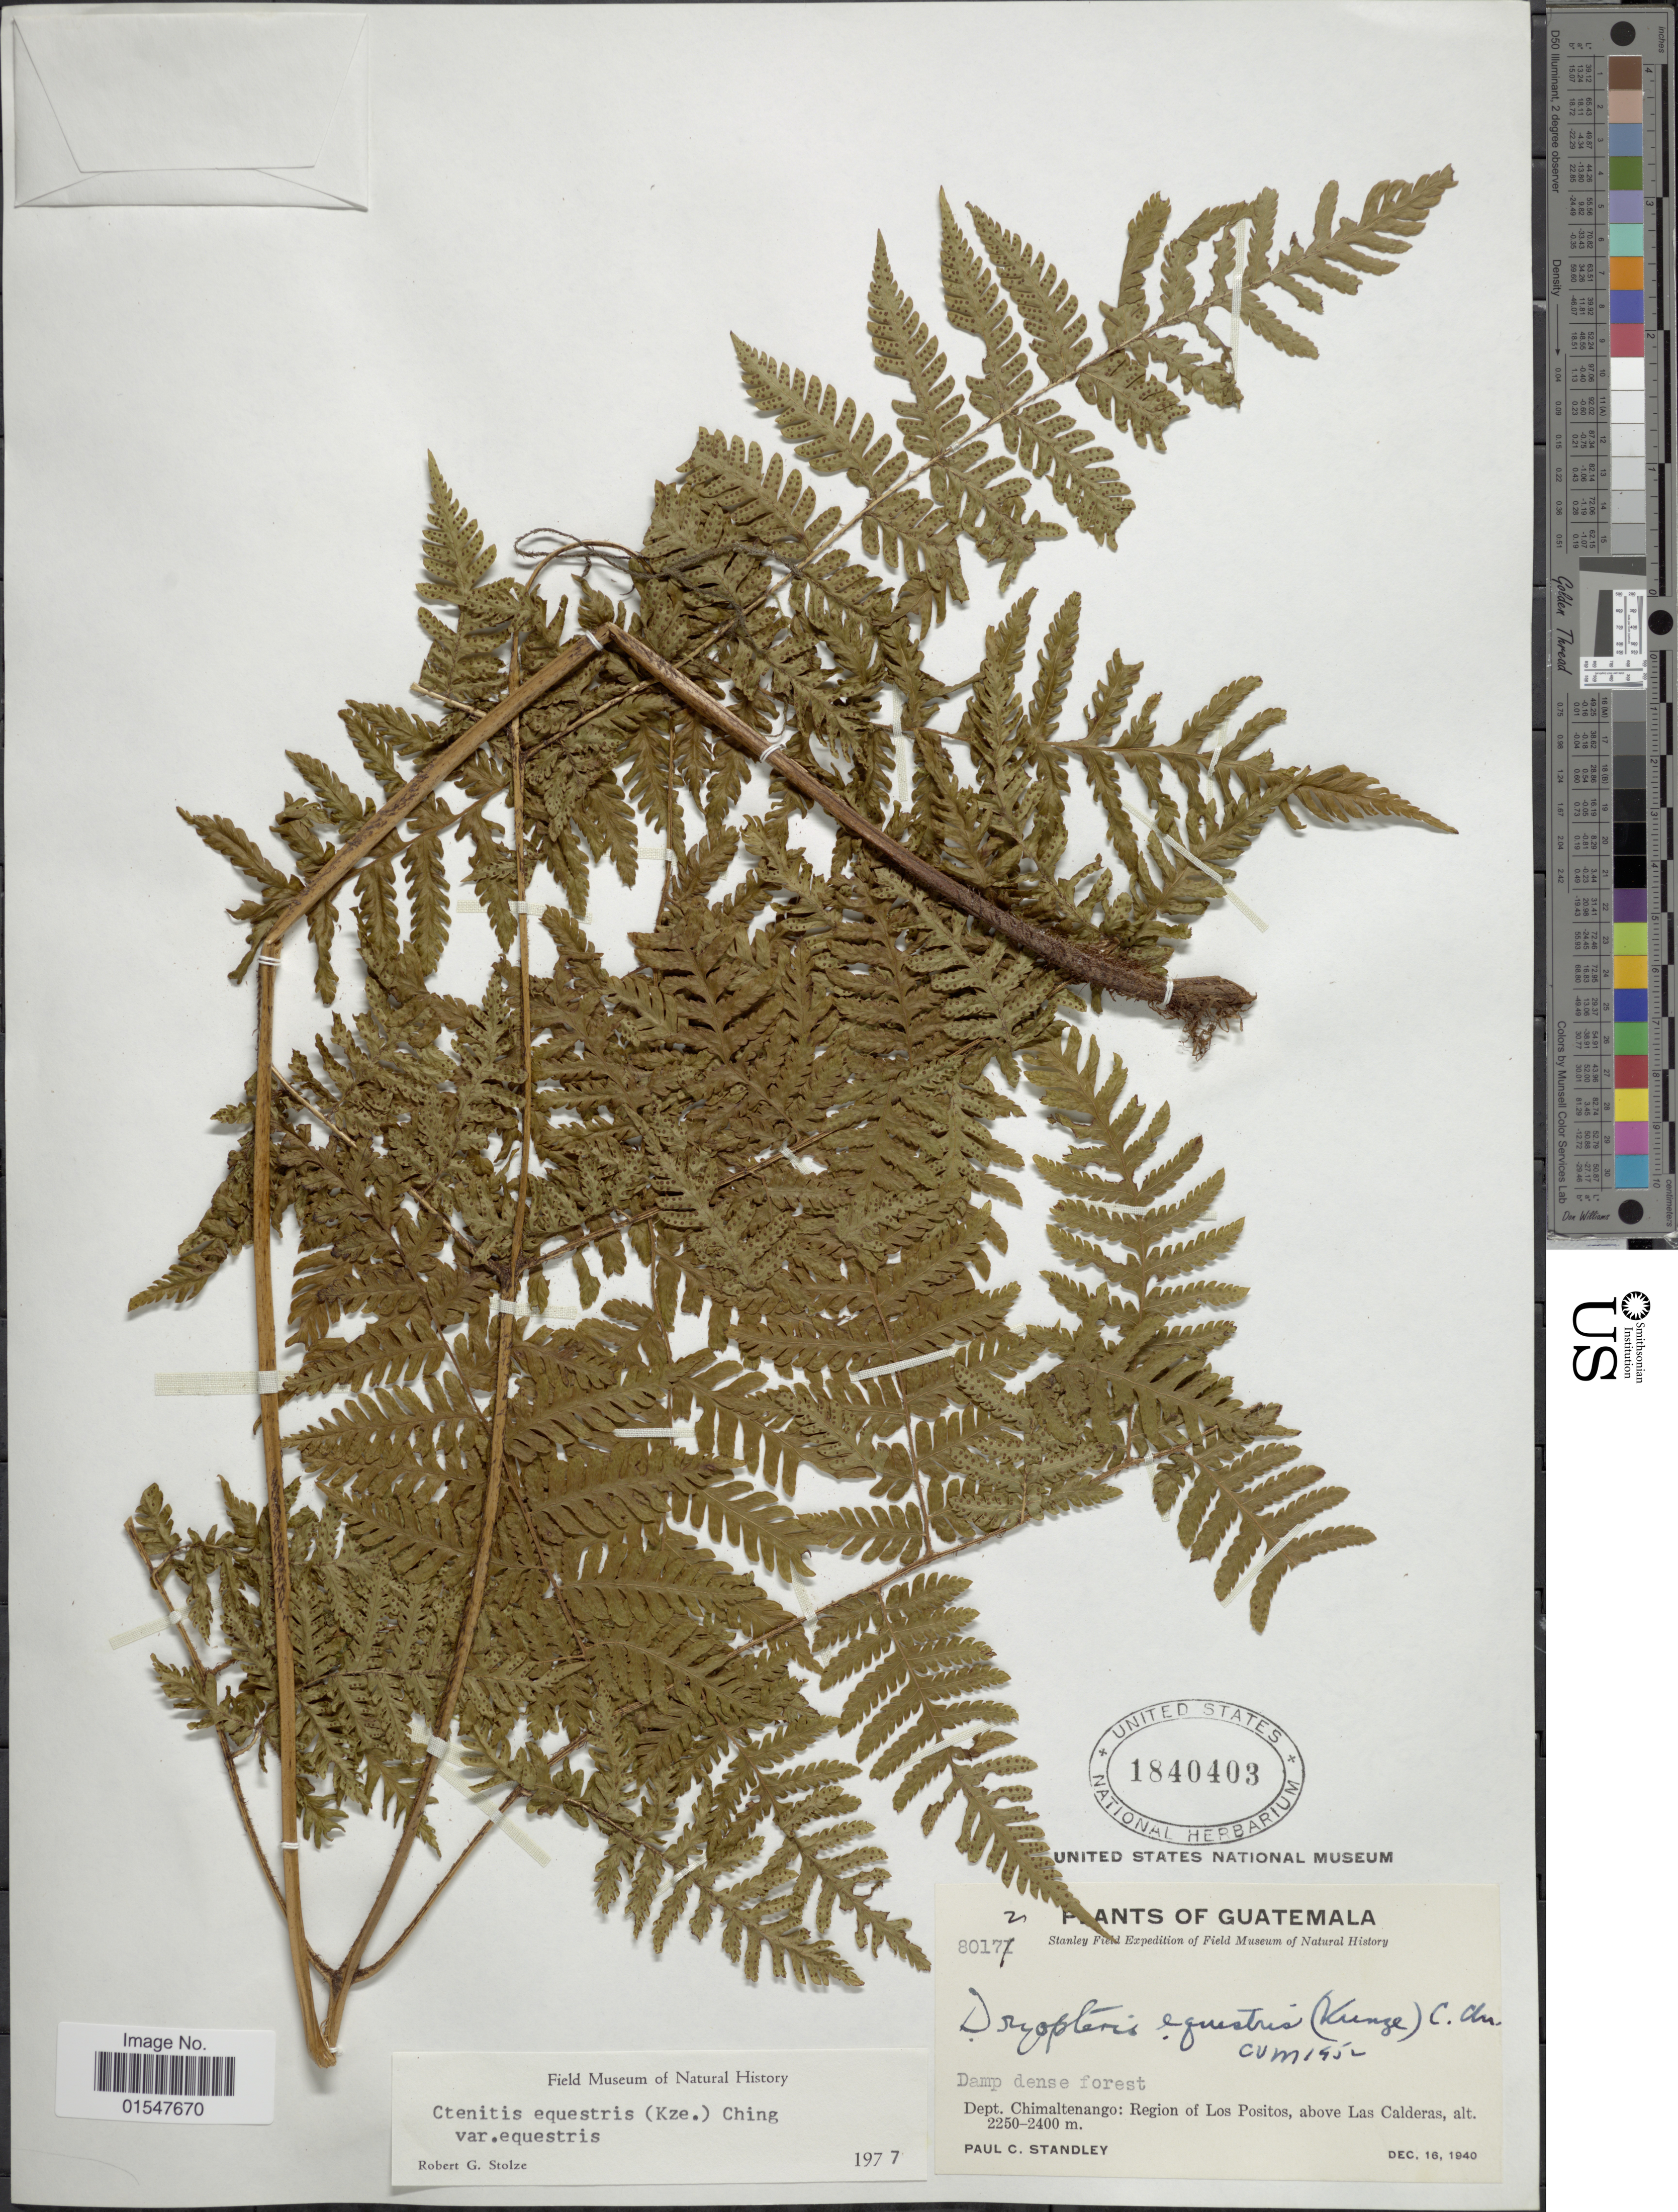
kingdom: Plantae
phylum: Tracheophyta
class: Polypodiopsida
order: Polypodiales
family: Dryopteridaceae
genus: Ctenitis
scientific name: Ctenitis equestris var. equestris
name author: (Kunze) Ching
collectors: P. C. Standley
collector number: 80172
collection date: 1940-12-16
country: Guatemala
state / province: Chimaltenango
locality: Dept. Chimaltenango: Region of Los Positos, above Las Calderas.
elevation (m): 2250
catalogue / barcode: US 1840403